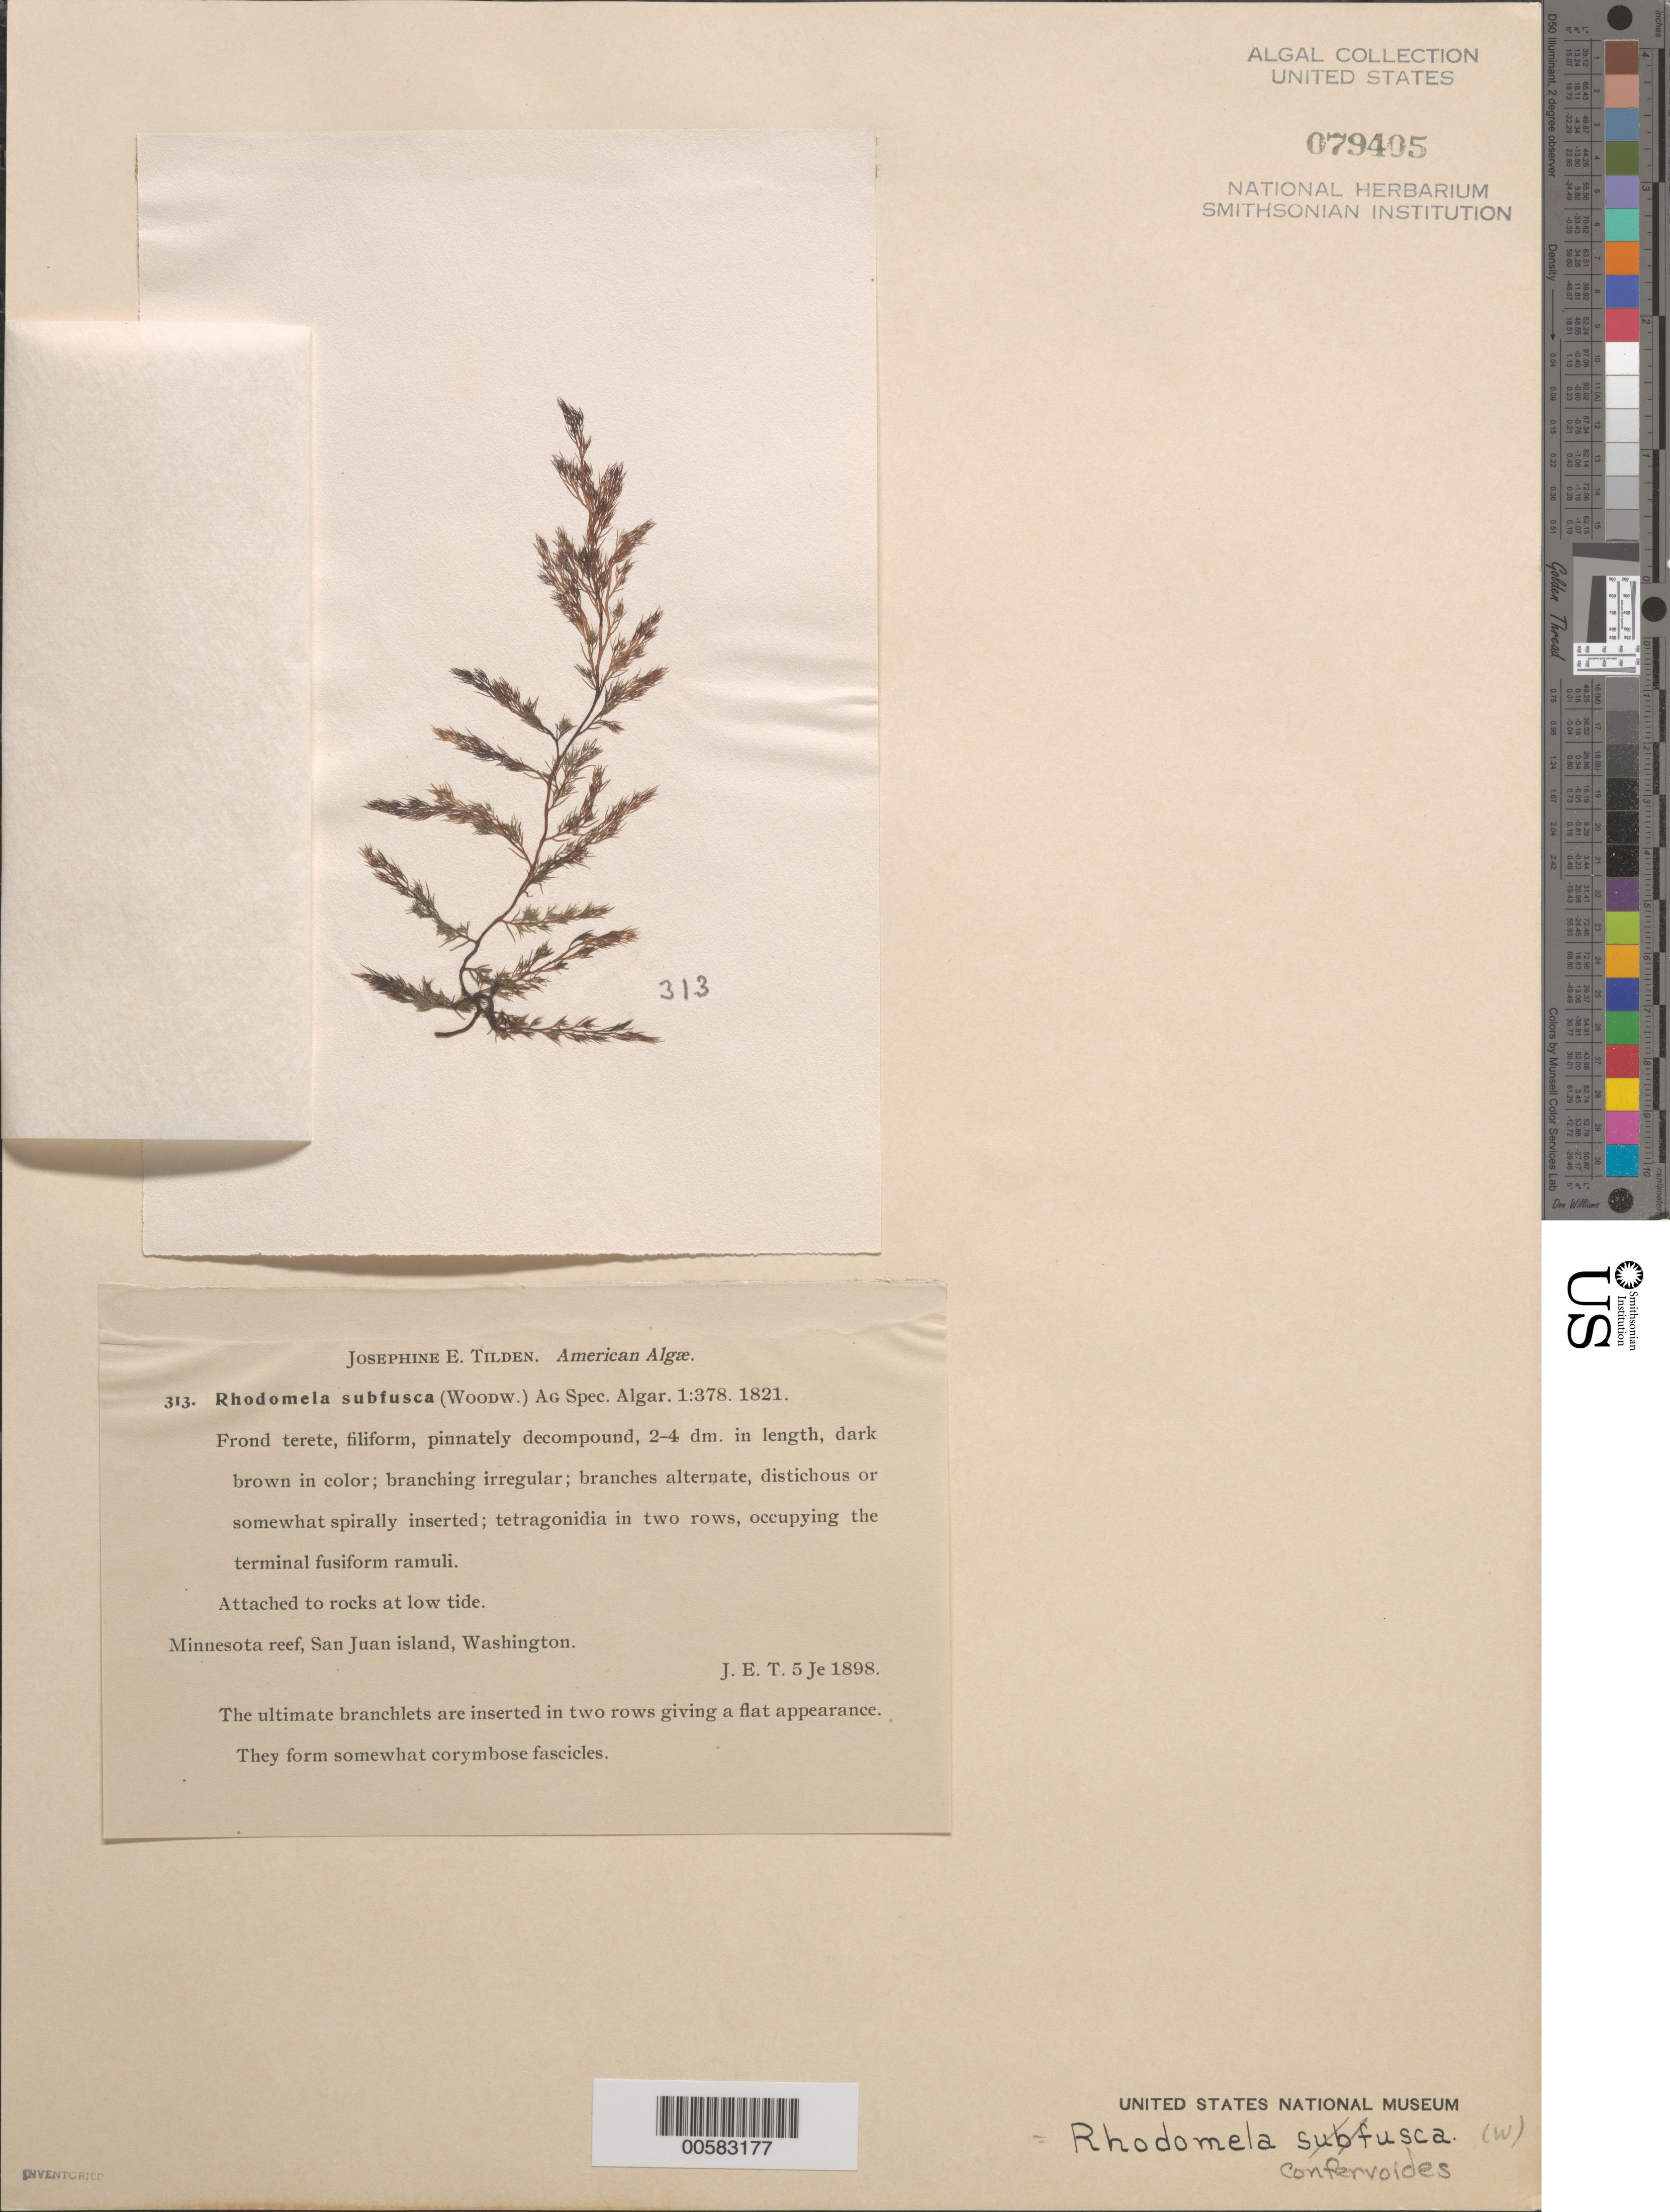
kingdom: Plantae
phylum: Rhodophyta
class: Florideophyceae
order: Ceramiales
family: Rhodomelaceae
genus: Rhodomela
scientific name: Rhodomela confervoides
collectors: J. E. Tilden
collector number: JET 313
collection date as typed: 05 Jun 1898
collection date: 1898-06-05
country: United States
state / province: Washington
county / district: San Juan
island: San Juan Island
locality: Minnesota Reef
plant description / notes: Tilden, American Algae, as Rhodomela subfusca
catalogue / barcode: US 79405